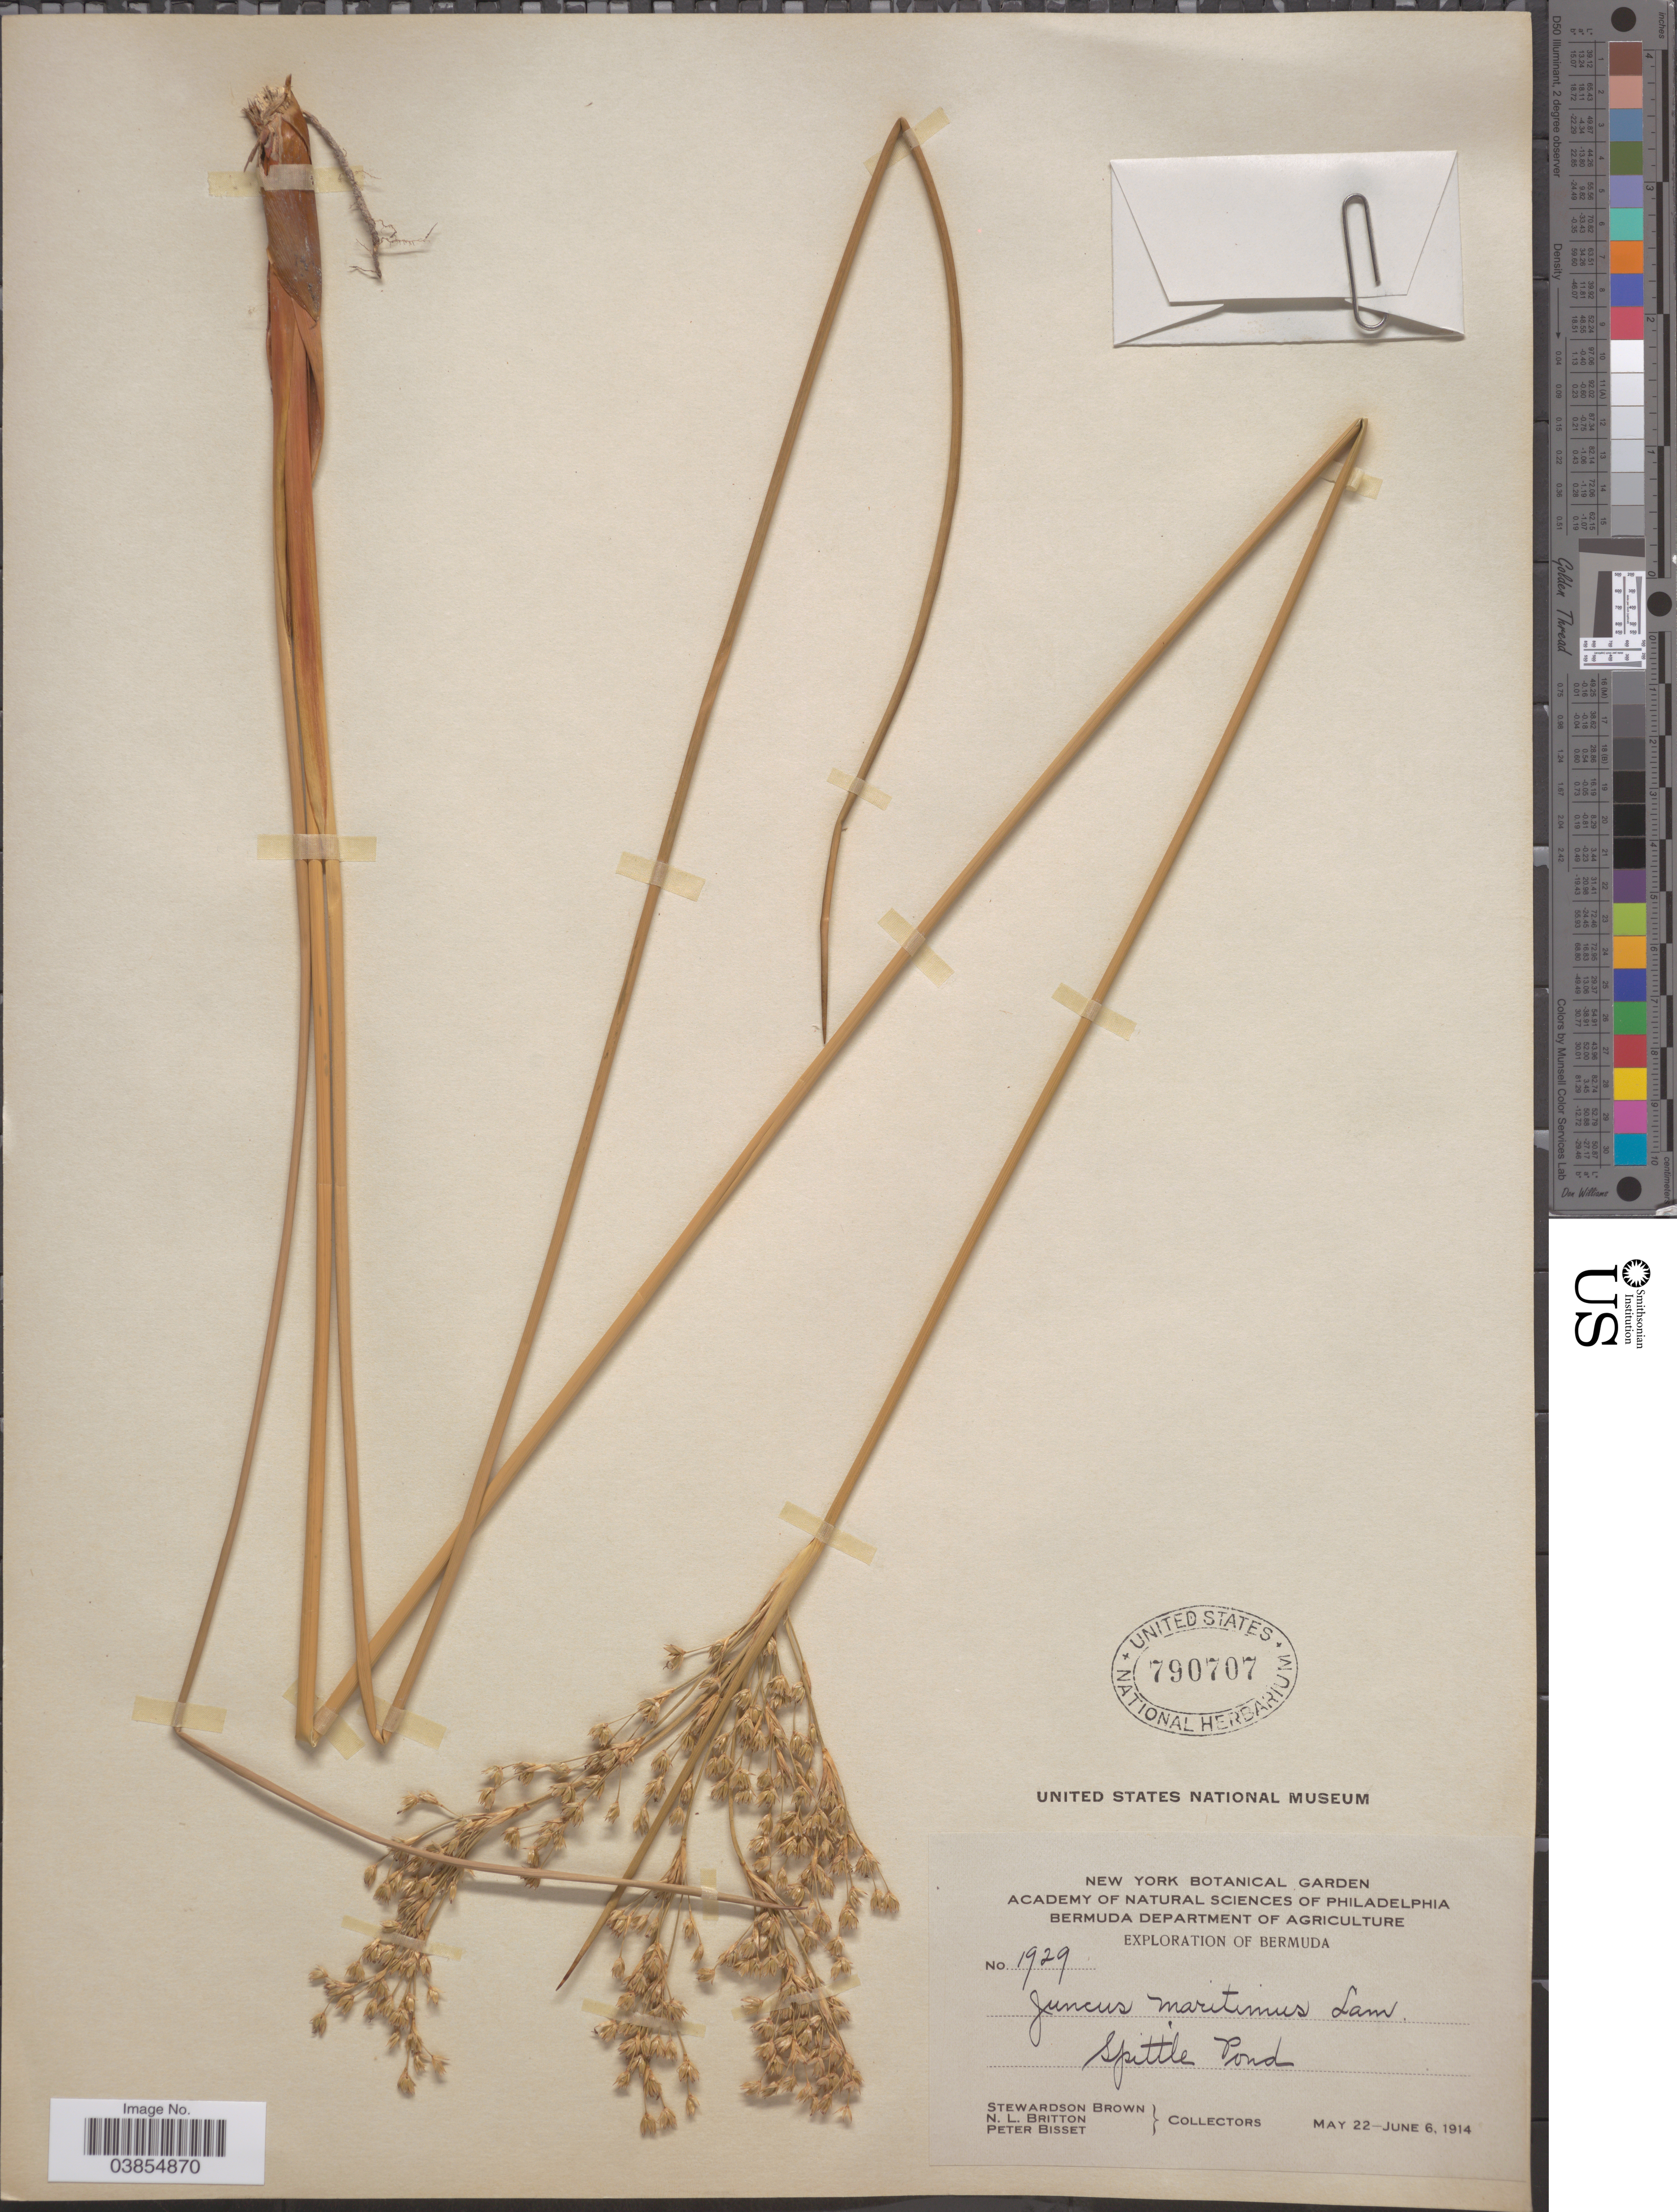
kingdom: Plantae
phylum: Tracheophyta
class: Liliopsida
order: Poales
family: Juncaceae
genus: Juncus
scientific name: Juncus maritimus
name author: Lam.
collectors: S. Brown, Mrs. N. L. Britton & P. Bisset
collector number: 1929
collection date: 1914-05-22/1914-06-06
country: Bermuda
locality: Spittle Pond.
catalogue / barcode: US 790707